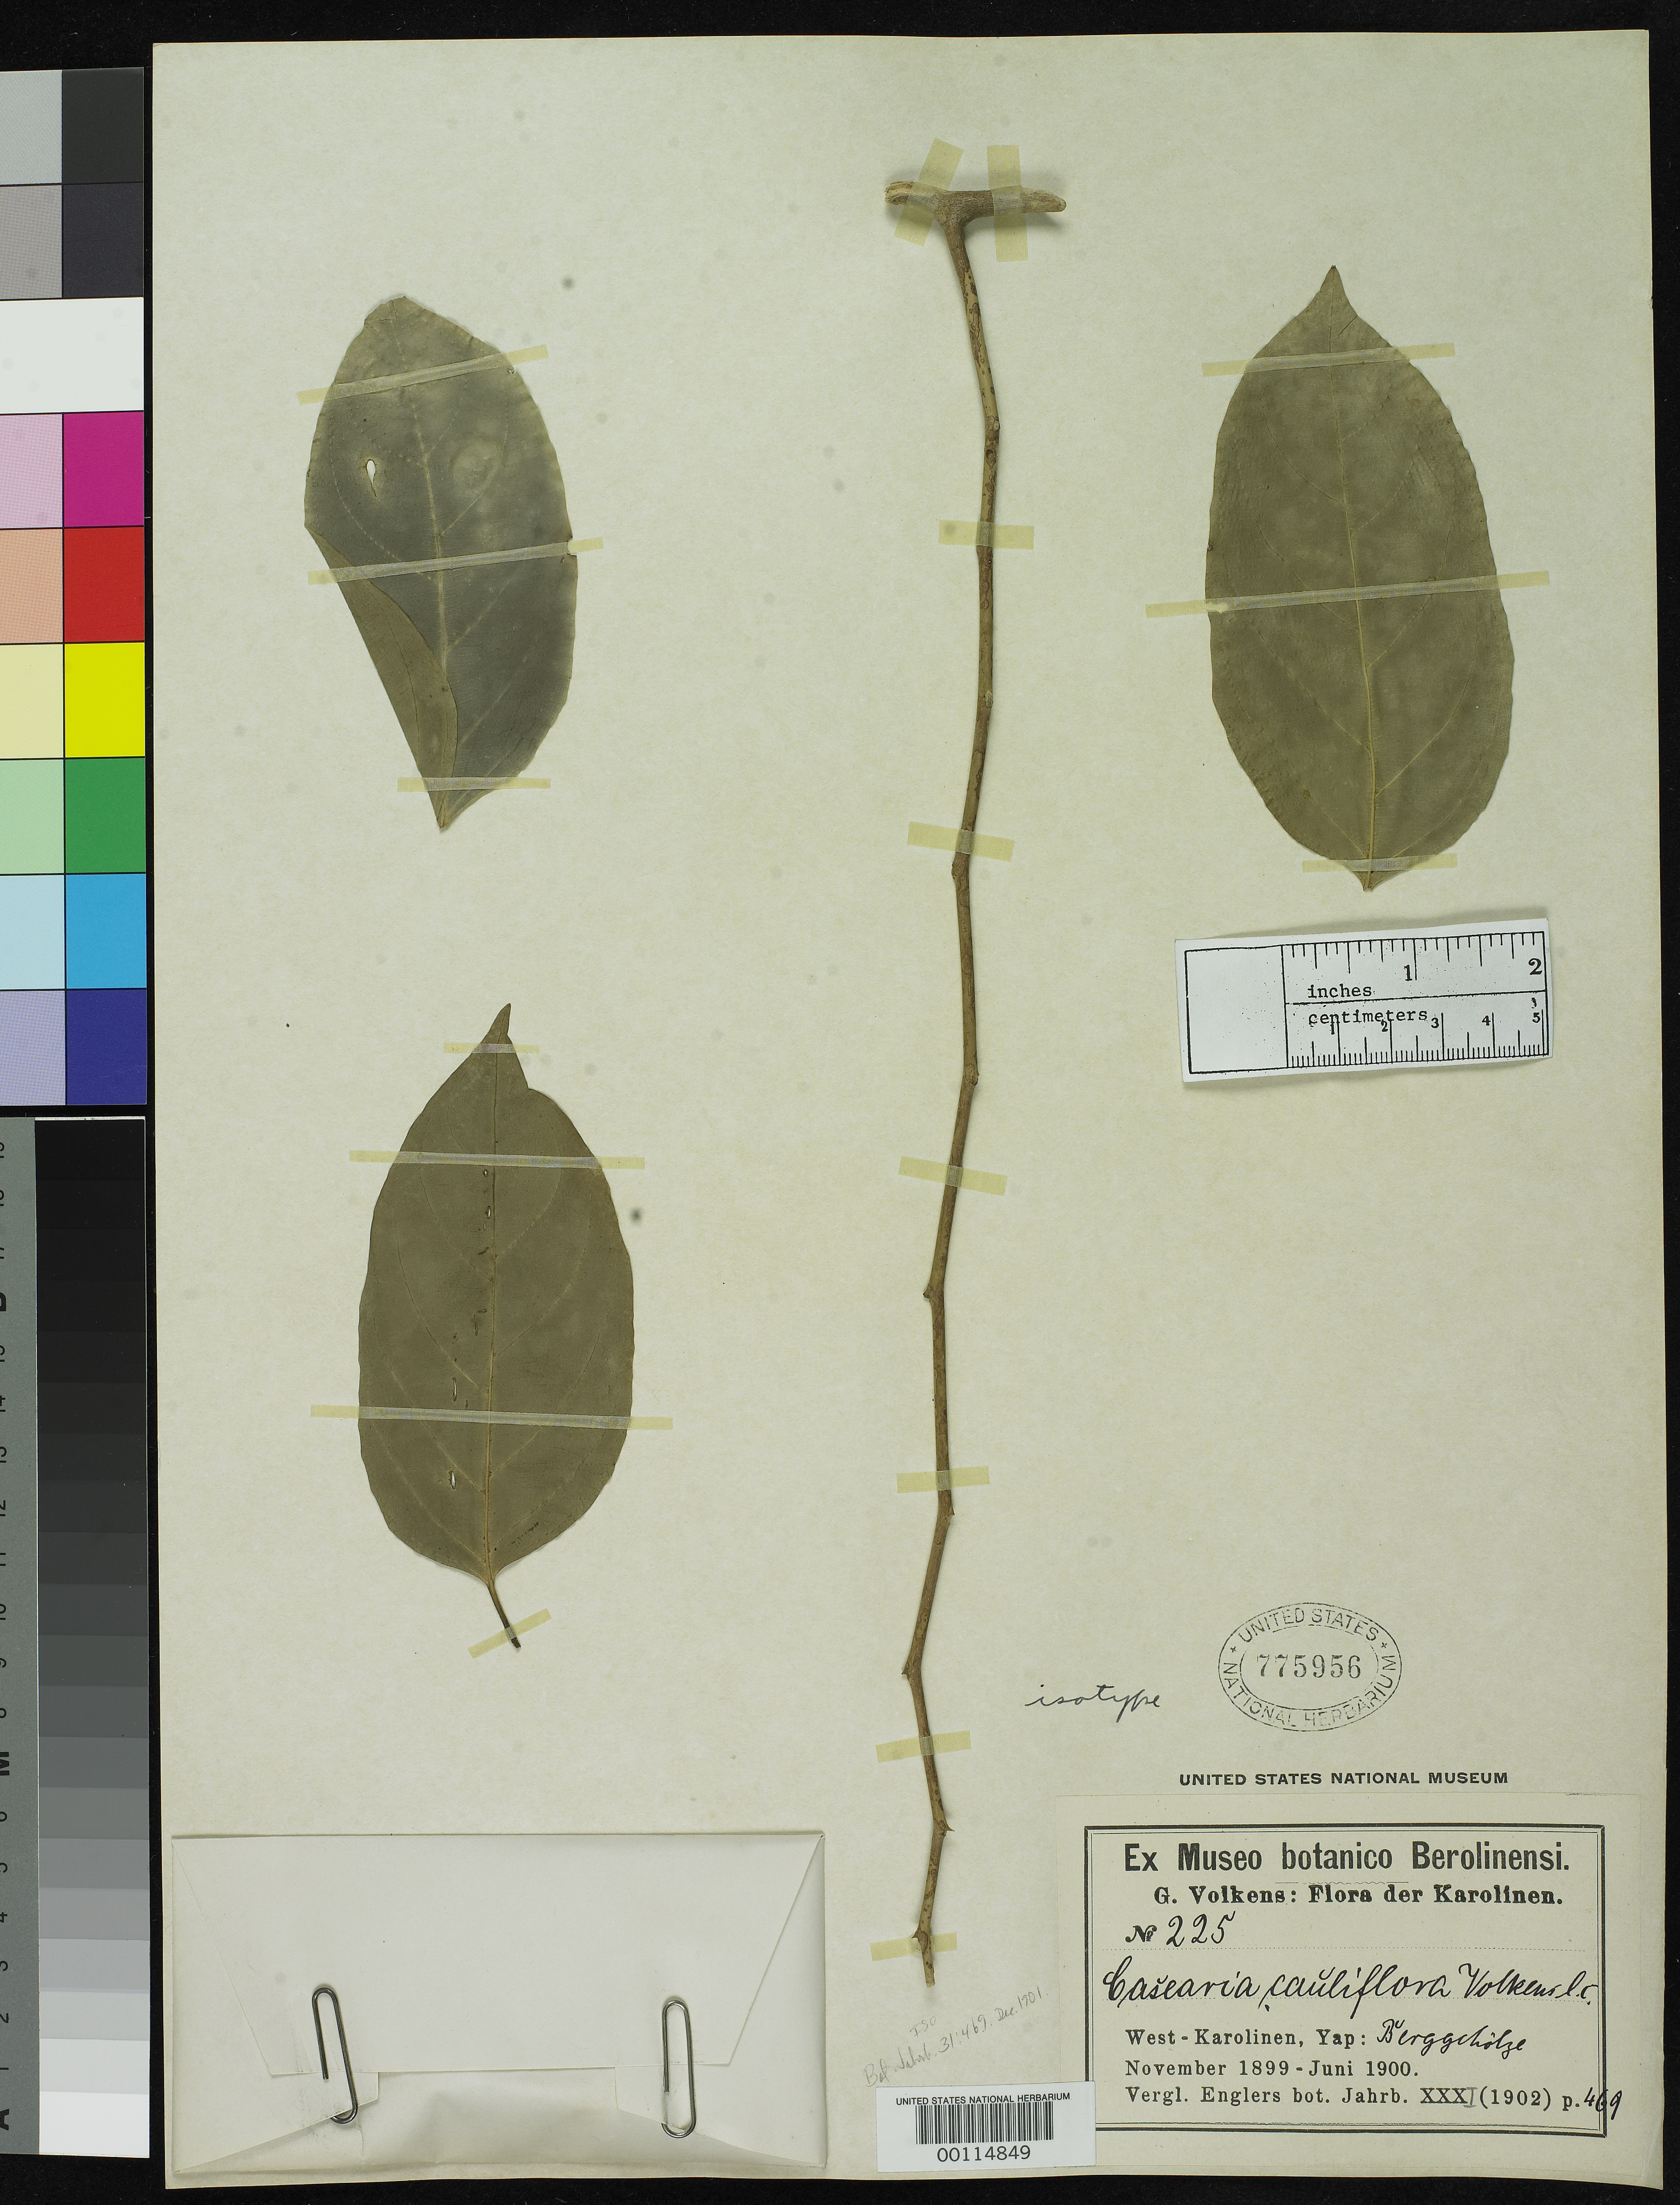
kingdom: Plantae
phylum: Tracheophyta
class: Magnoliopsida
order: Malpighiales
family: Salicaceae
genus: Casearia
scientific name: Casearia cauliflora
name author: Volkens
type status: Isotype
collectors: G. Volkens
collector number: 225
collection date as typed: Nov 1899 to -- Jun 1900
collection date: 1899-11/1900-06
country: Micronesia, Federated States of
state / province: Yap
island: Yap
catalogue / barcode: US 775956